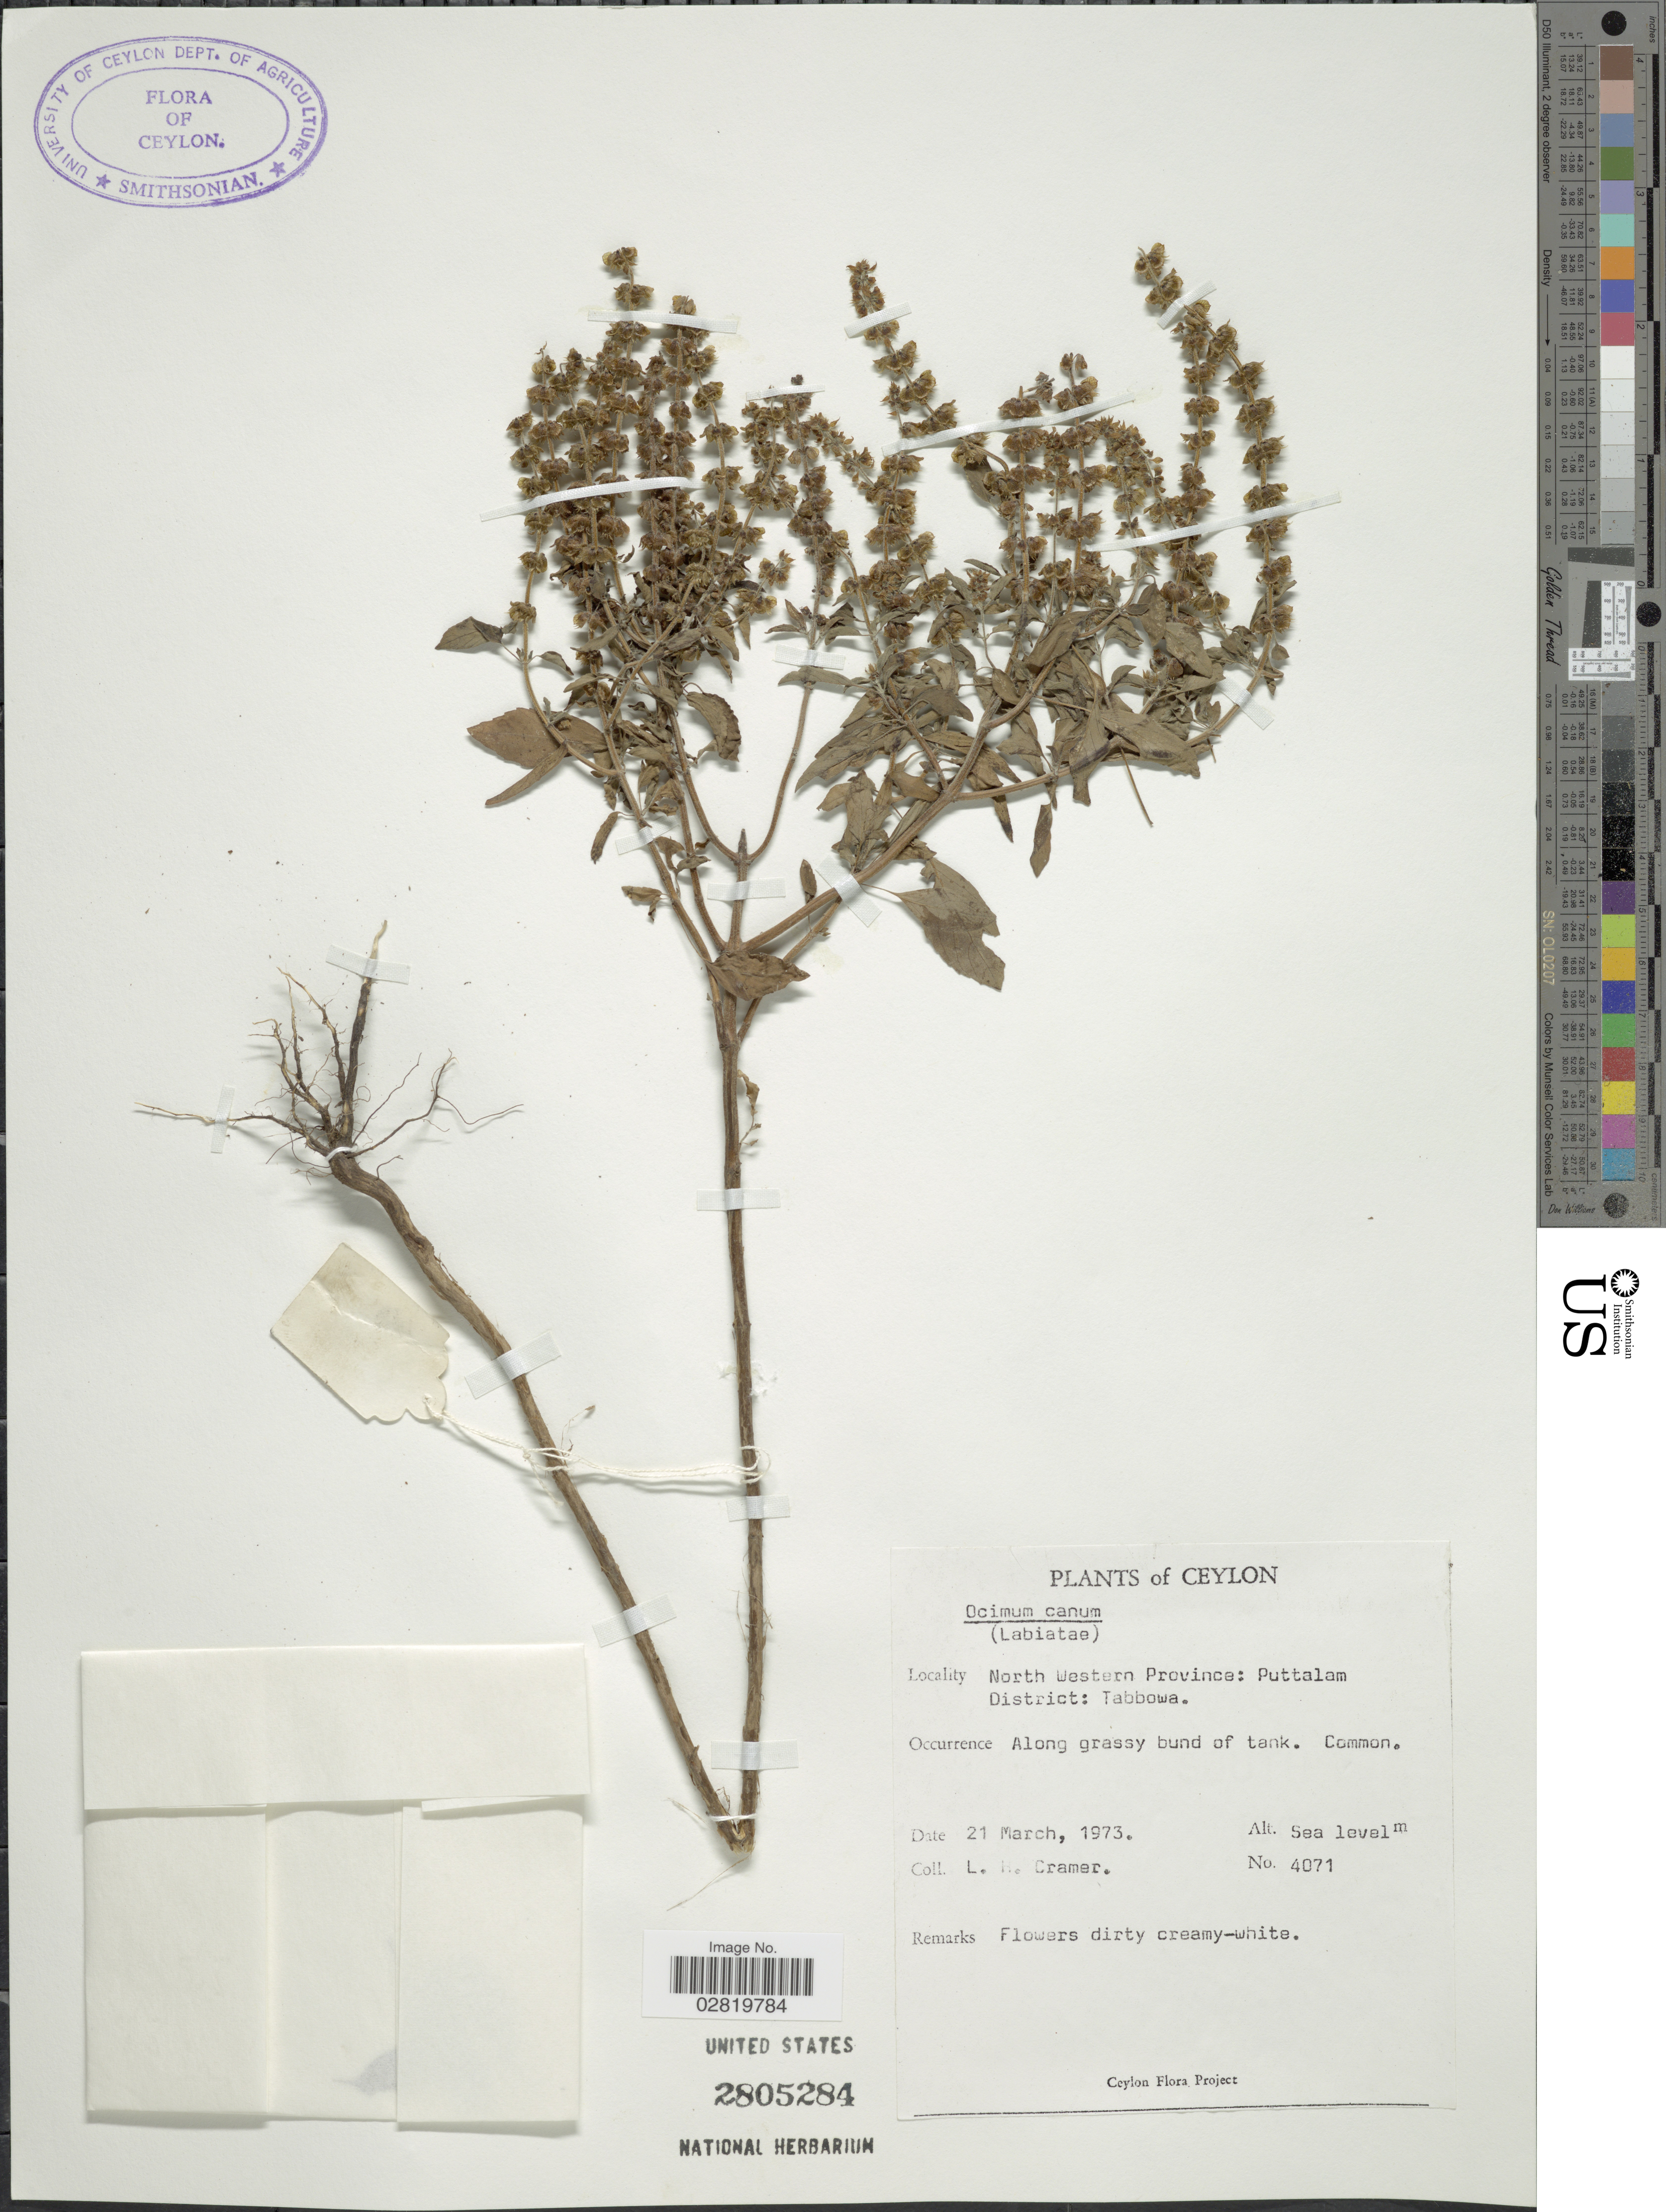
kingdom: Plantae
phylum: Tracheophyta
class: Magnoliopsida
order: Lamiales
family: Lamiaceae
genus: Ocimum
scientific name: Ocimum canum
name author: Sims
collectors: L. H. Cramer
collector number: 4071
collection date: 1973-03-21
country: Sri Lanka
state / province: North Western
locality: Ceylon, North Western Province: Puttalam District: Tabbowa.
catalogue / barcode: US 2805284